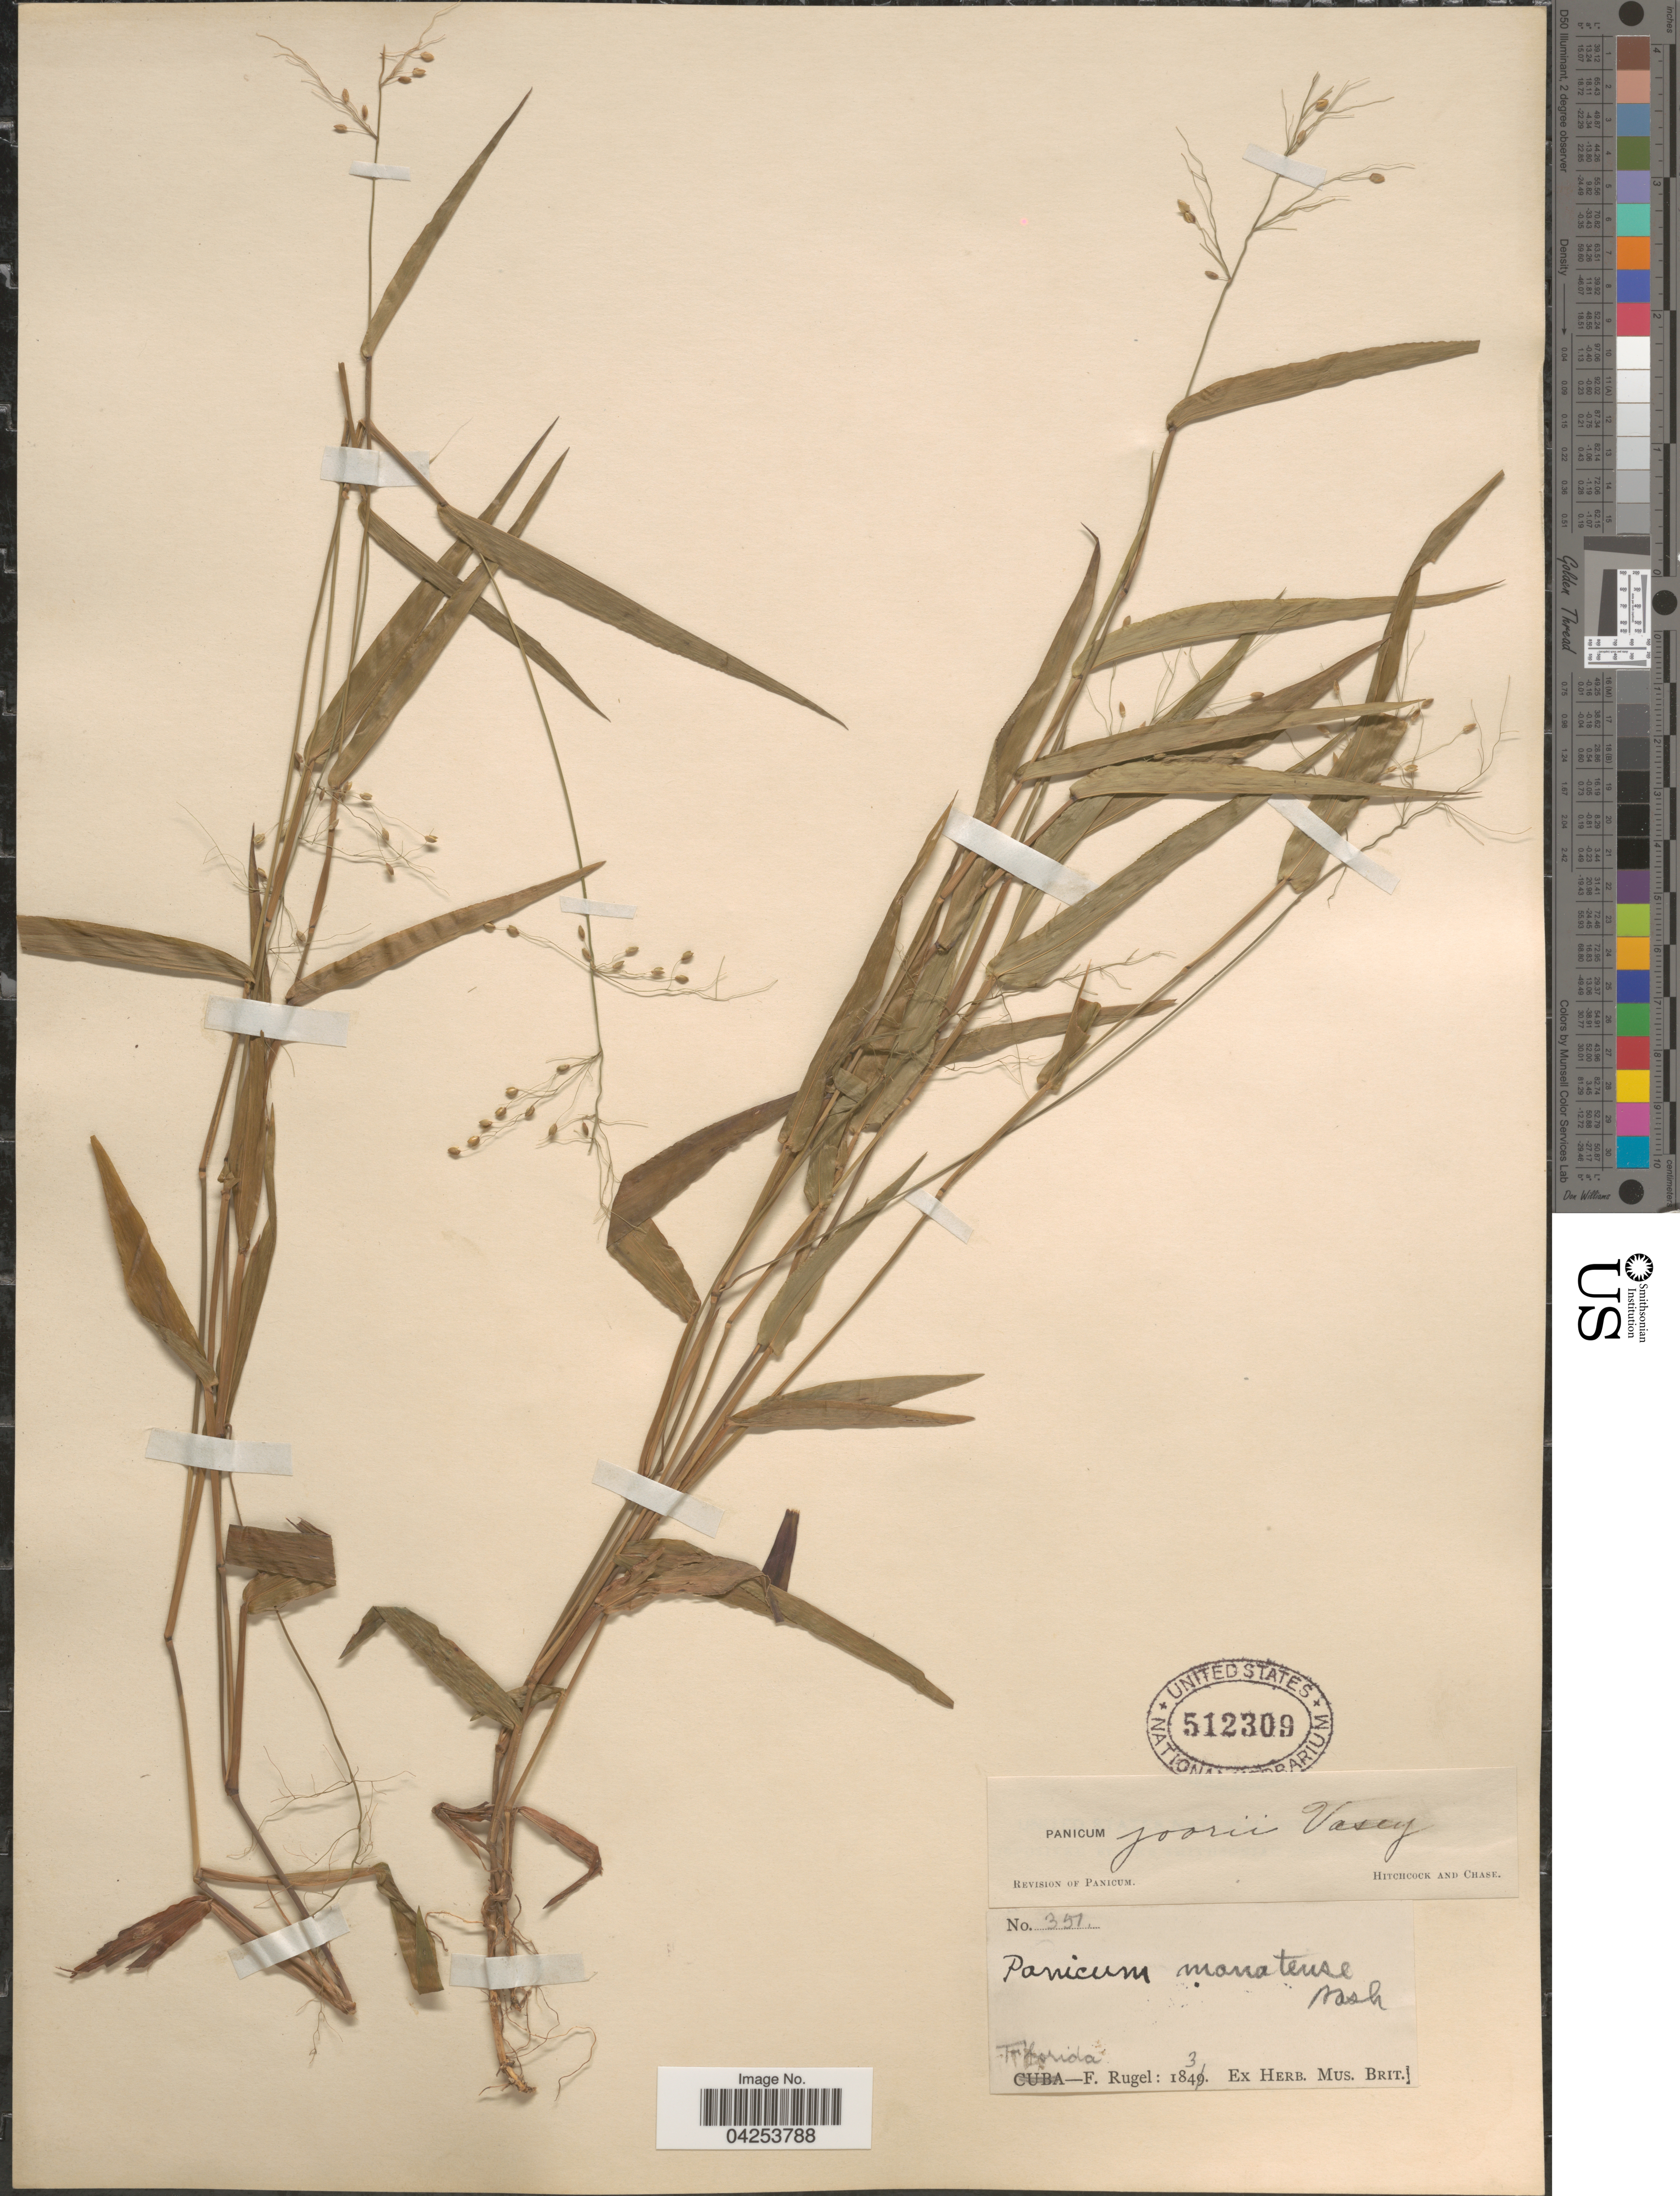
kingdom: Plantae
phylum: Tracheophyta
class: Liliopsida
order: Poales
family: Poaceae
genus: Dichanthelium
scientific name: Dichanthelium commutatum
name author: (Schult.) Gould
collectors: F. Rugel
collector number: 351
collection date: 1843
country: United States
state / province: Florida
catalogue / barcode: US 512309